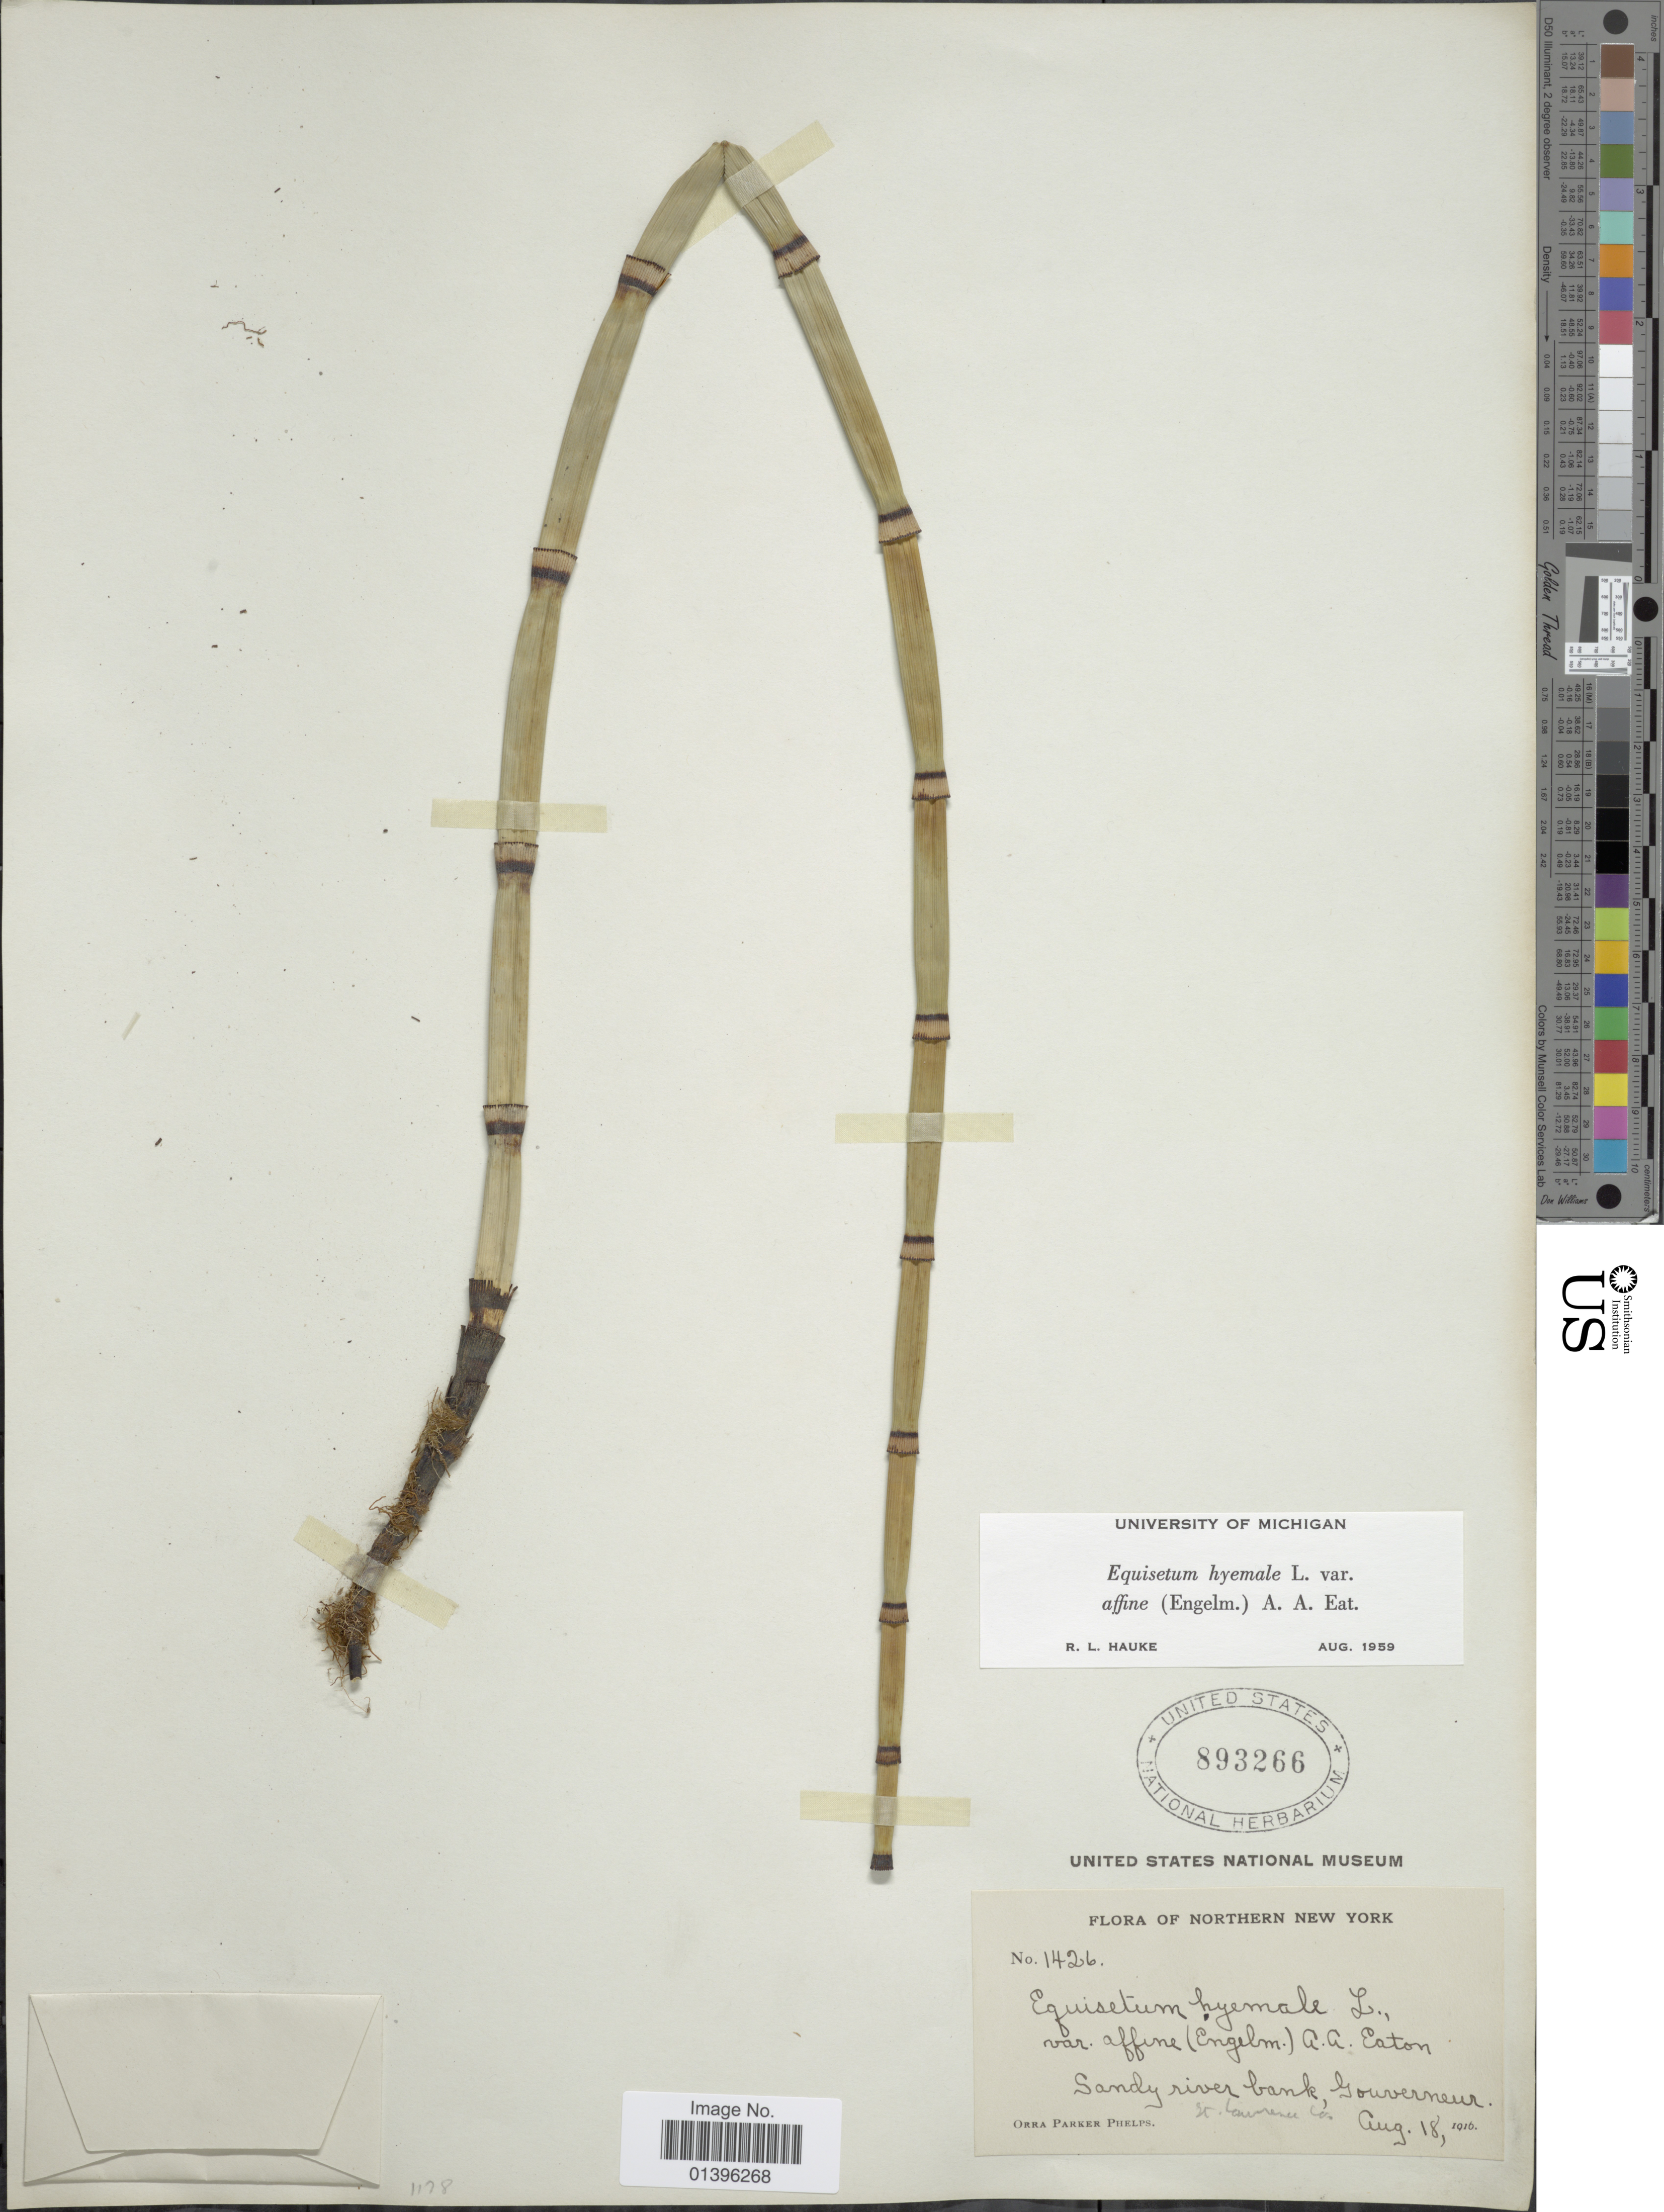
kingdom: Plantae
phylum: Tracheophyta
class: Polypodiopsida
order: Equisetales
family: Equisetaceae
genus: Equisetum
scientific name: Equisetum hyemale var. affine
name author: (Engelm.) A.A. Eaton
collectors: O. P. Phelps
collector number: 1426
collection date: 1916-08-18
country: United States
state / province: New York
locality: Northern New York. Sandy river bank, Gouverneur, St. Lawrence Co.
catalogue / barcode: US 893266